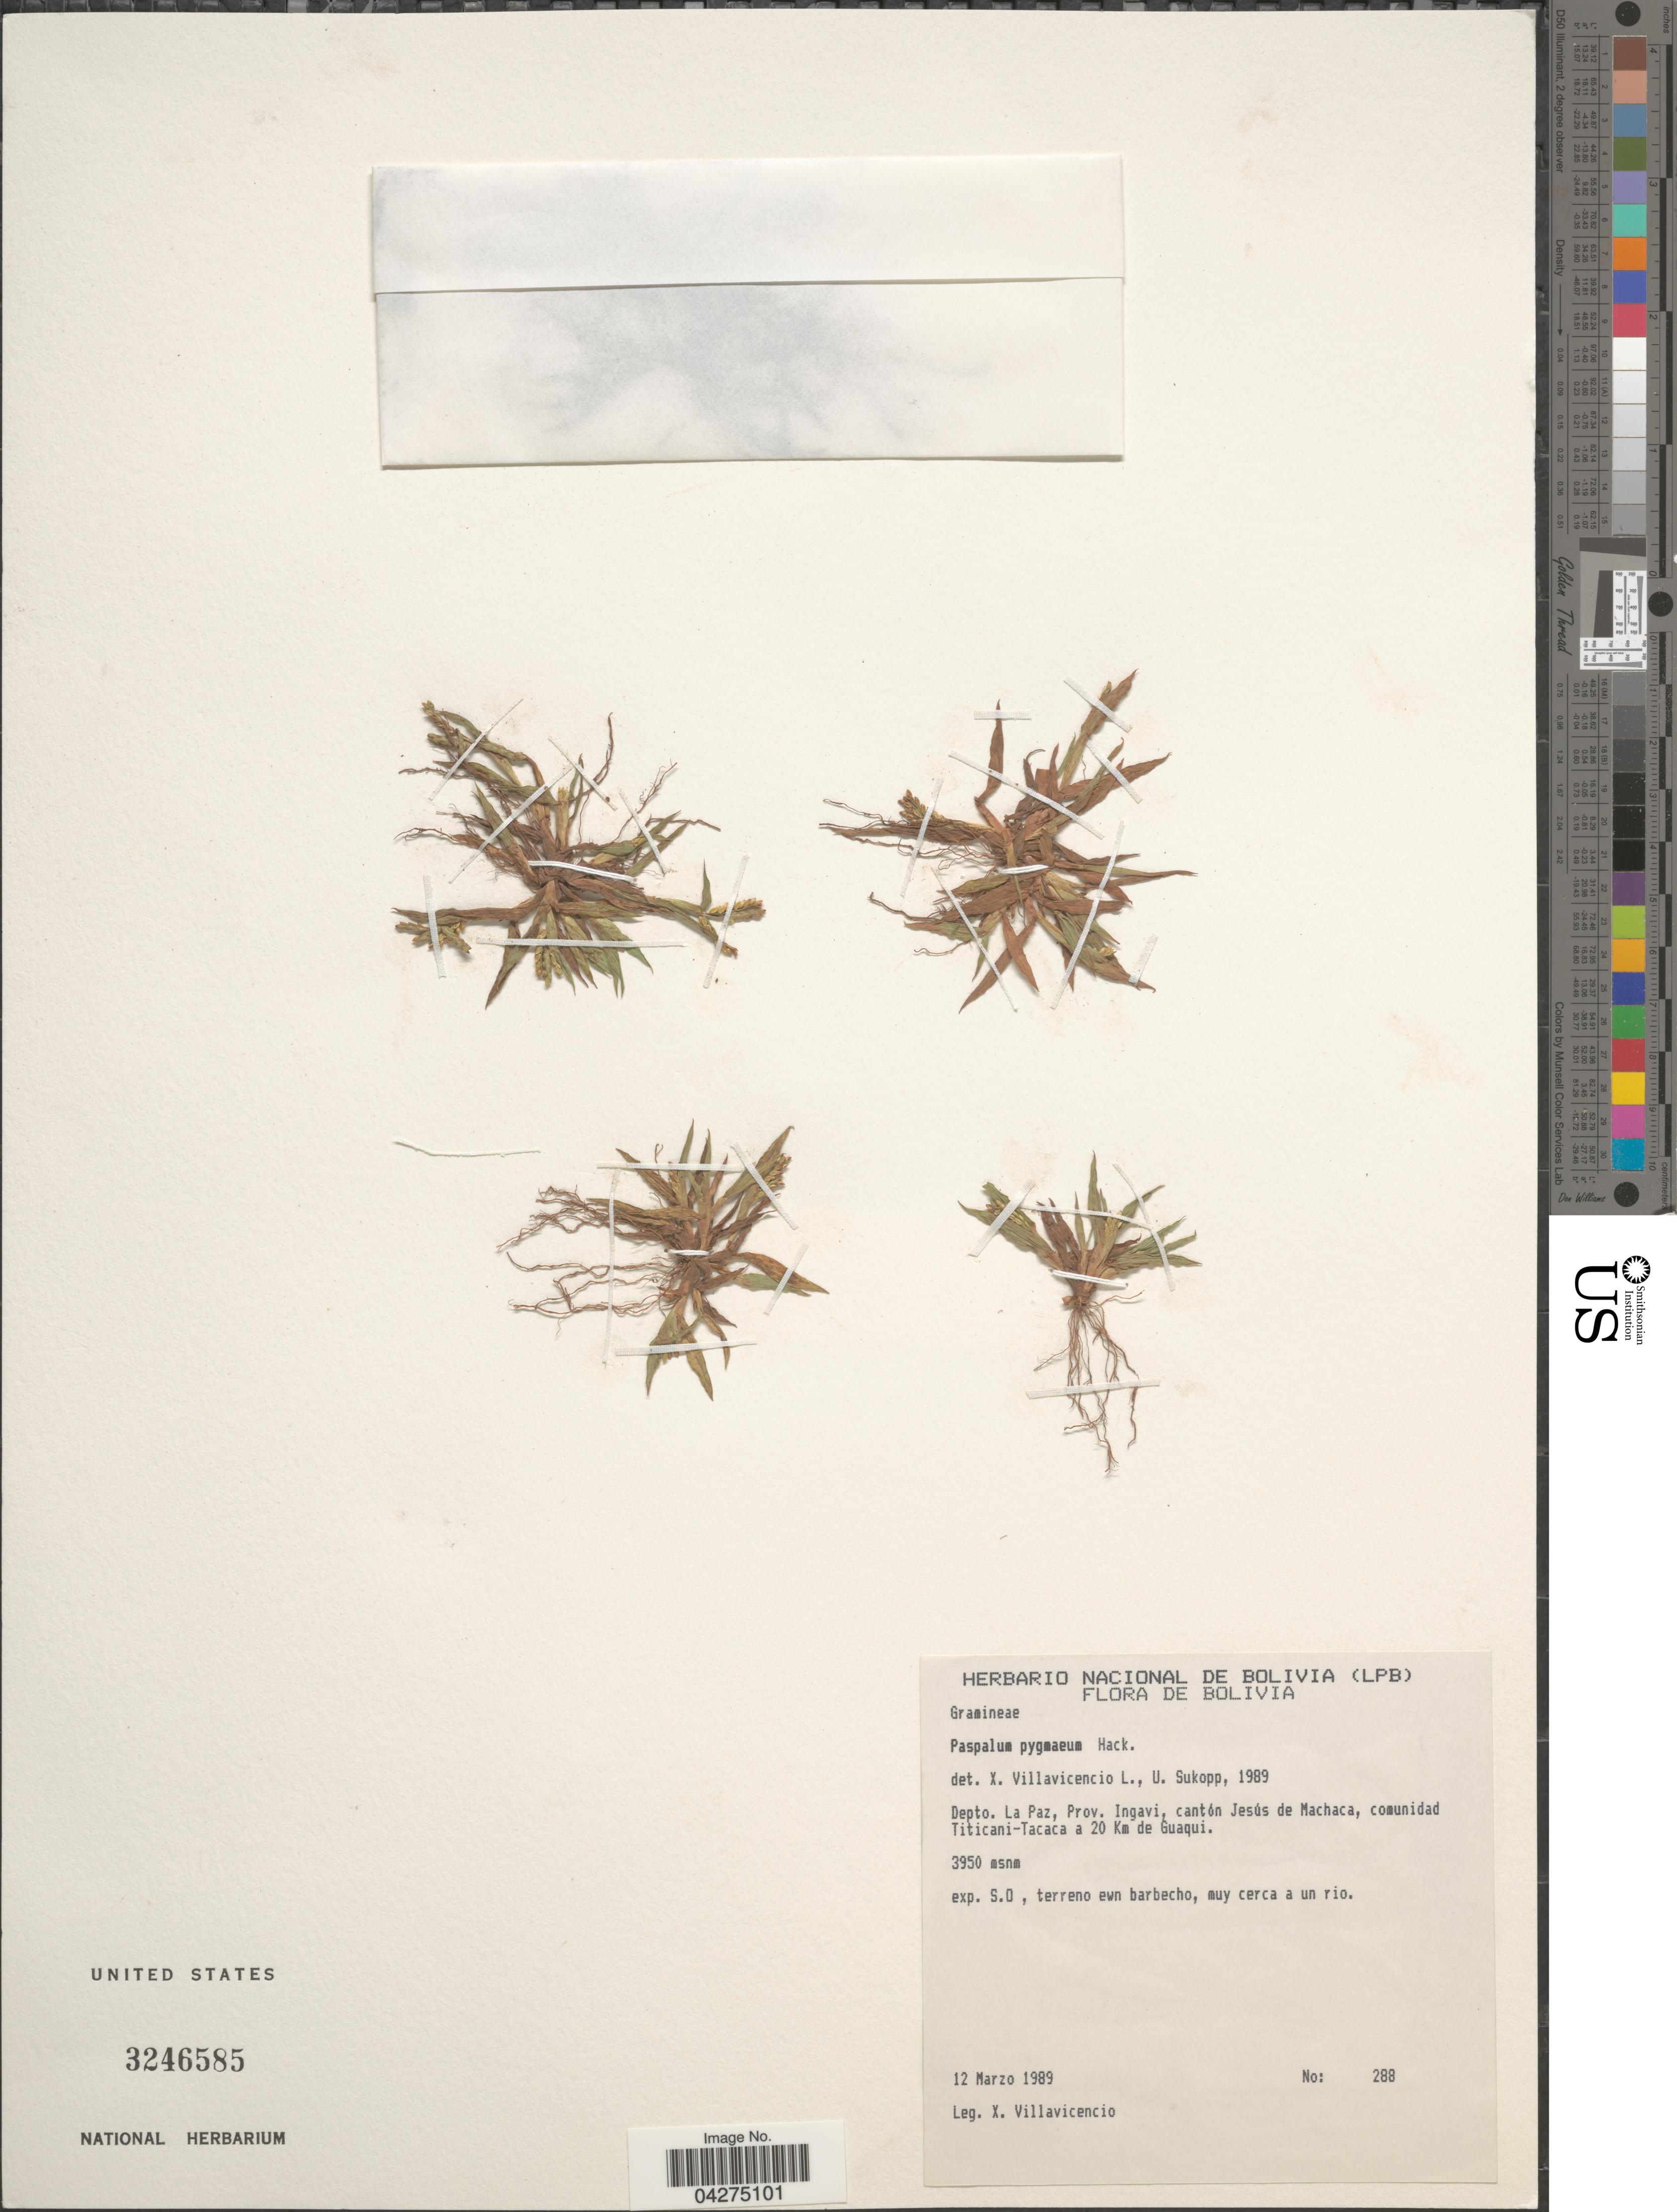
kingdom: Plantae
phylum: Tracheophyta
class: Liliopsida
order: Poales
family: Poaceae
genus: Paspalum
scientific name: Paspalum pygmaeum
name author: Hack.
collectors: X. Villavicencio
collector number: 288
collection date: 1989-03-12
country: Bolivia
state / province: La Paz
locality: Depto. La Paz, Prov. Ingavi, cantón Jesús Machaca, comunidad Titicani-Tacaca a 20 Km de Guaqui.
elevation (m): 3950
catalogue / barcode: US 3246585